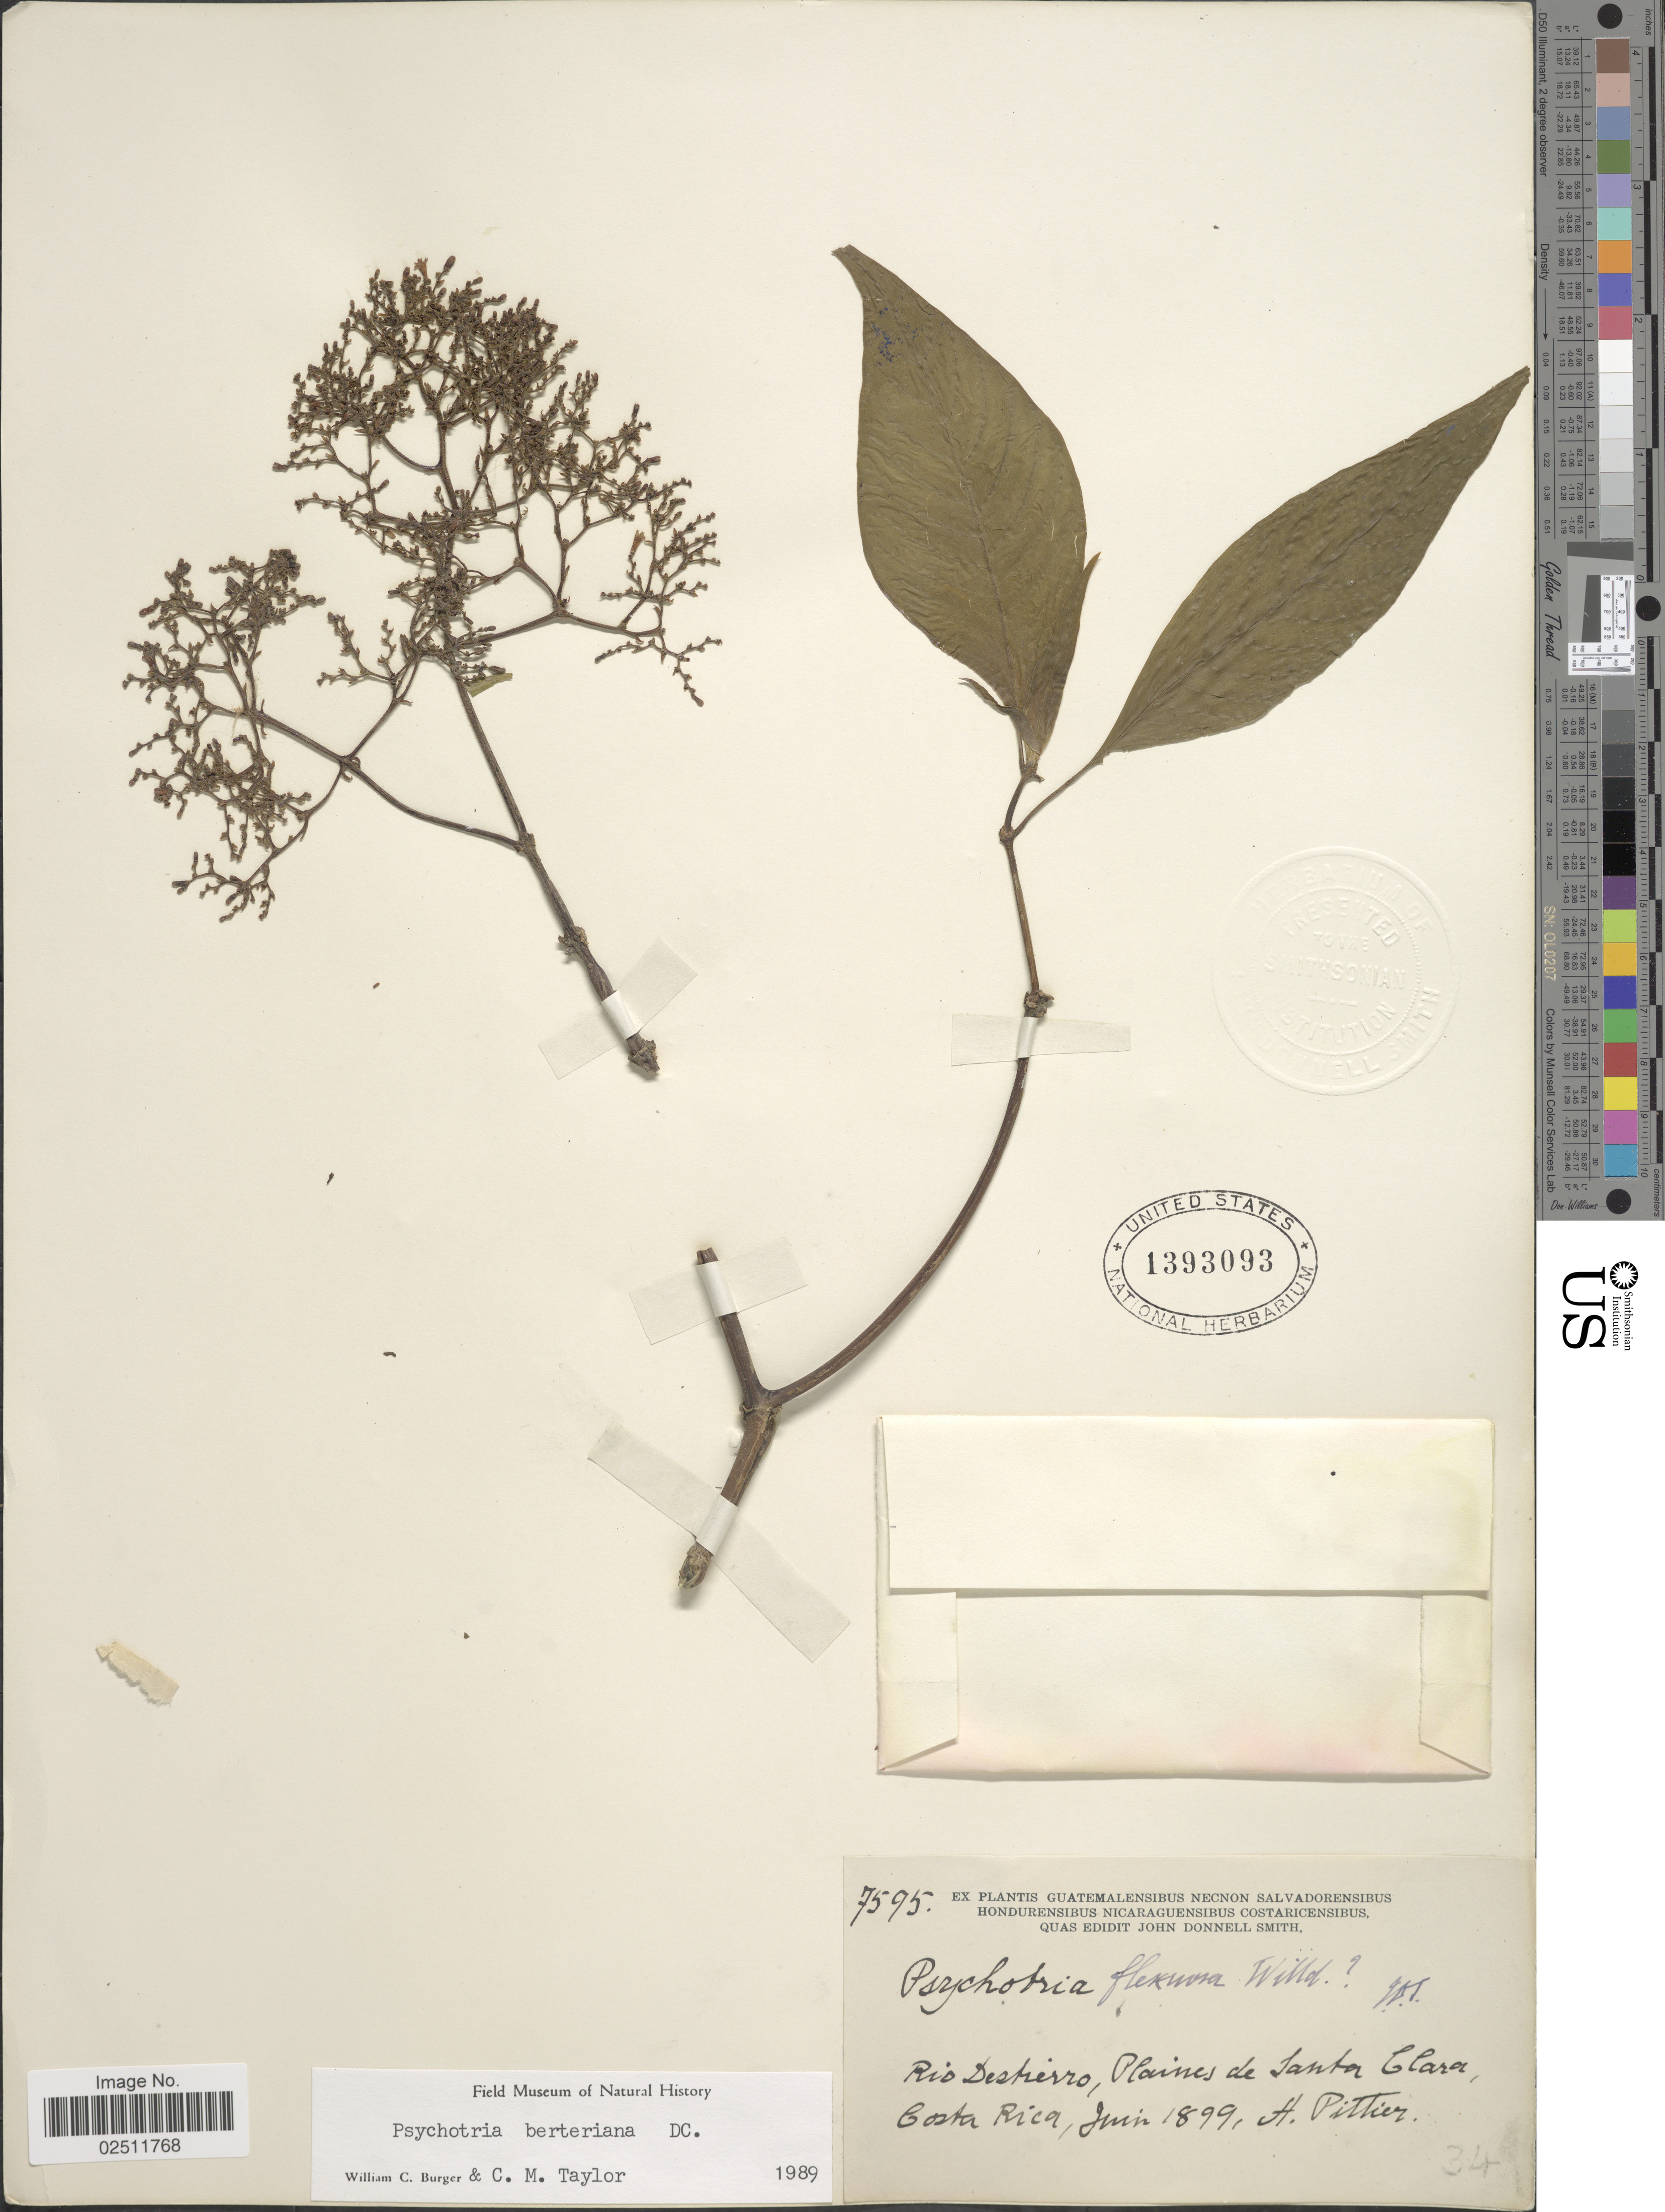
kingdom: Plantae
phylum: Tracheophyta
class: Magnoliopsida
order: Gentianales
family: Rubiaceae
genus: Psychotria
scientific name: Psychotria berteroana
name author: DC.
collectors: H. F. Pittier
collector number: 7595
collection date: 1899-06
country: Costa Rica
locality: Rio Destierro, Plaines de Santa Clara.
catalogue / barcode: US 1393093